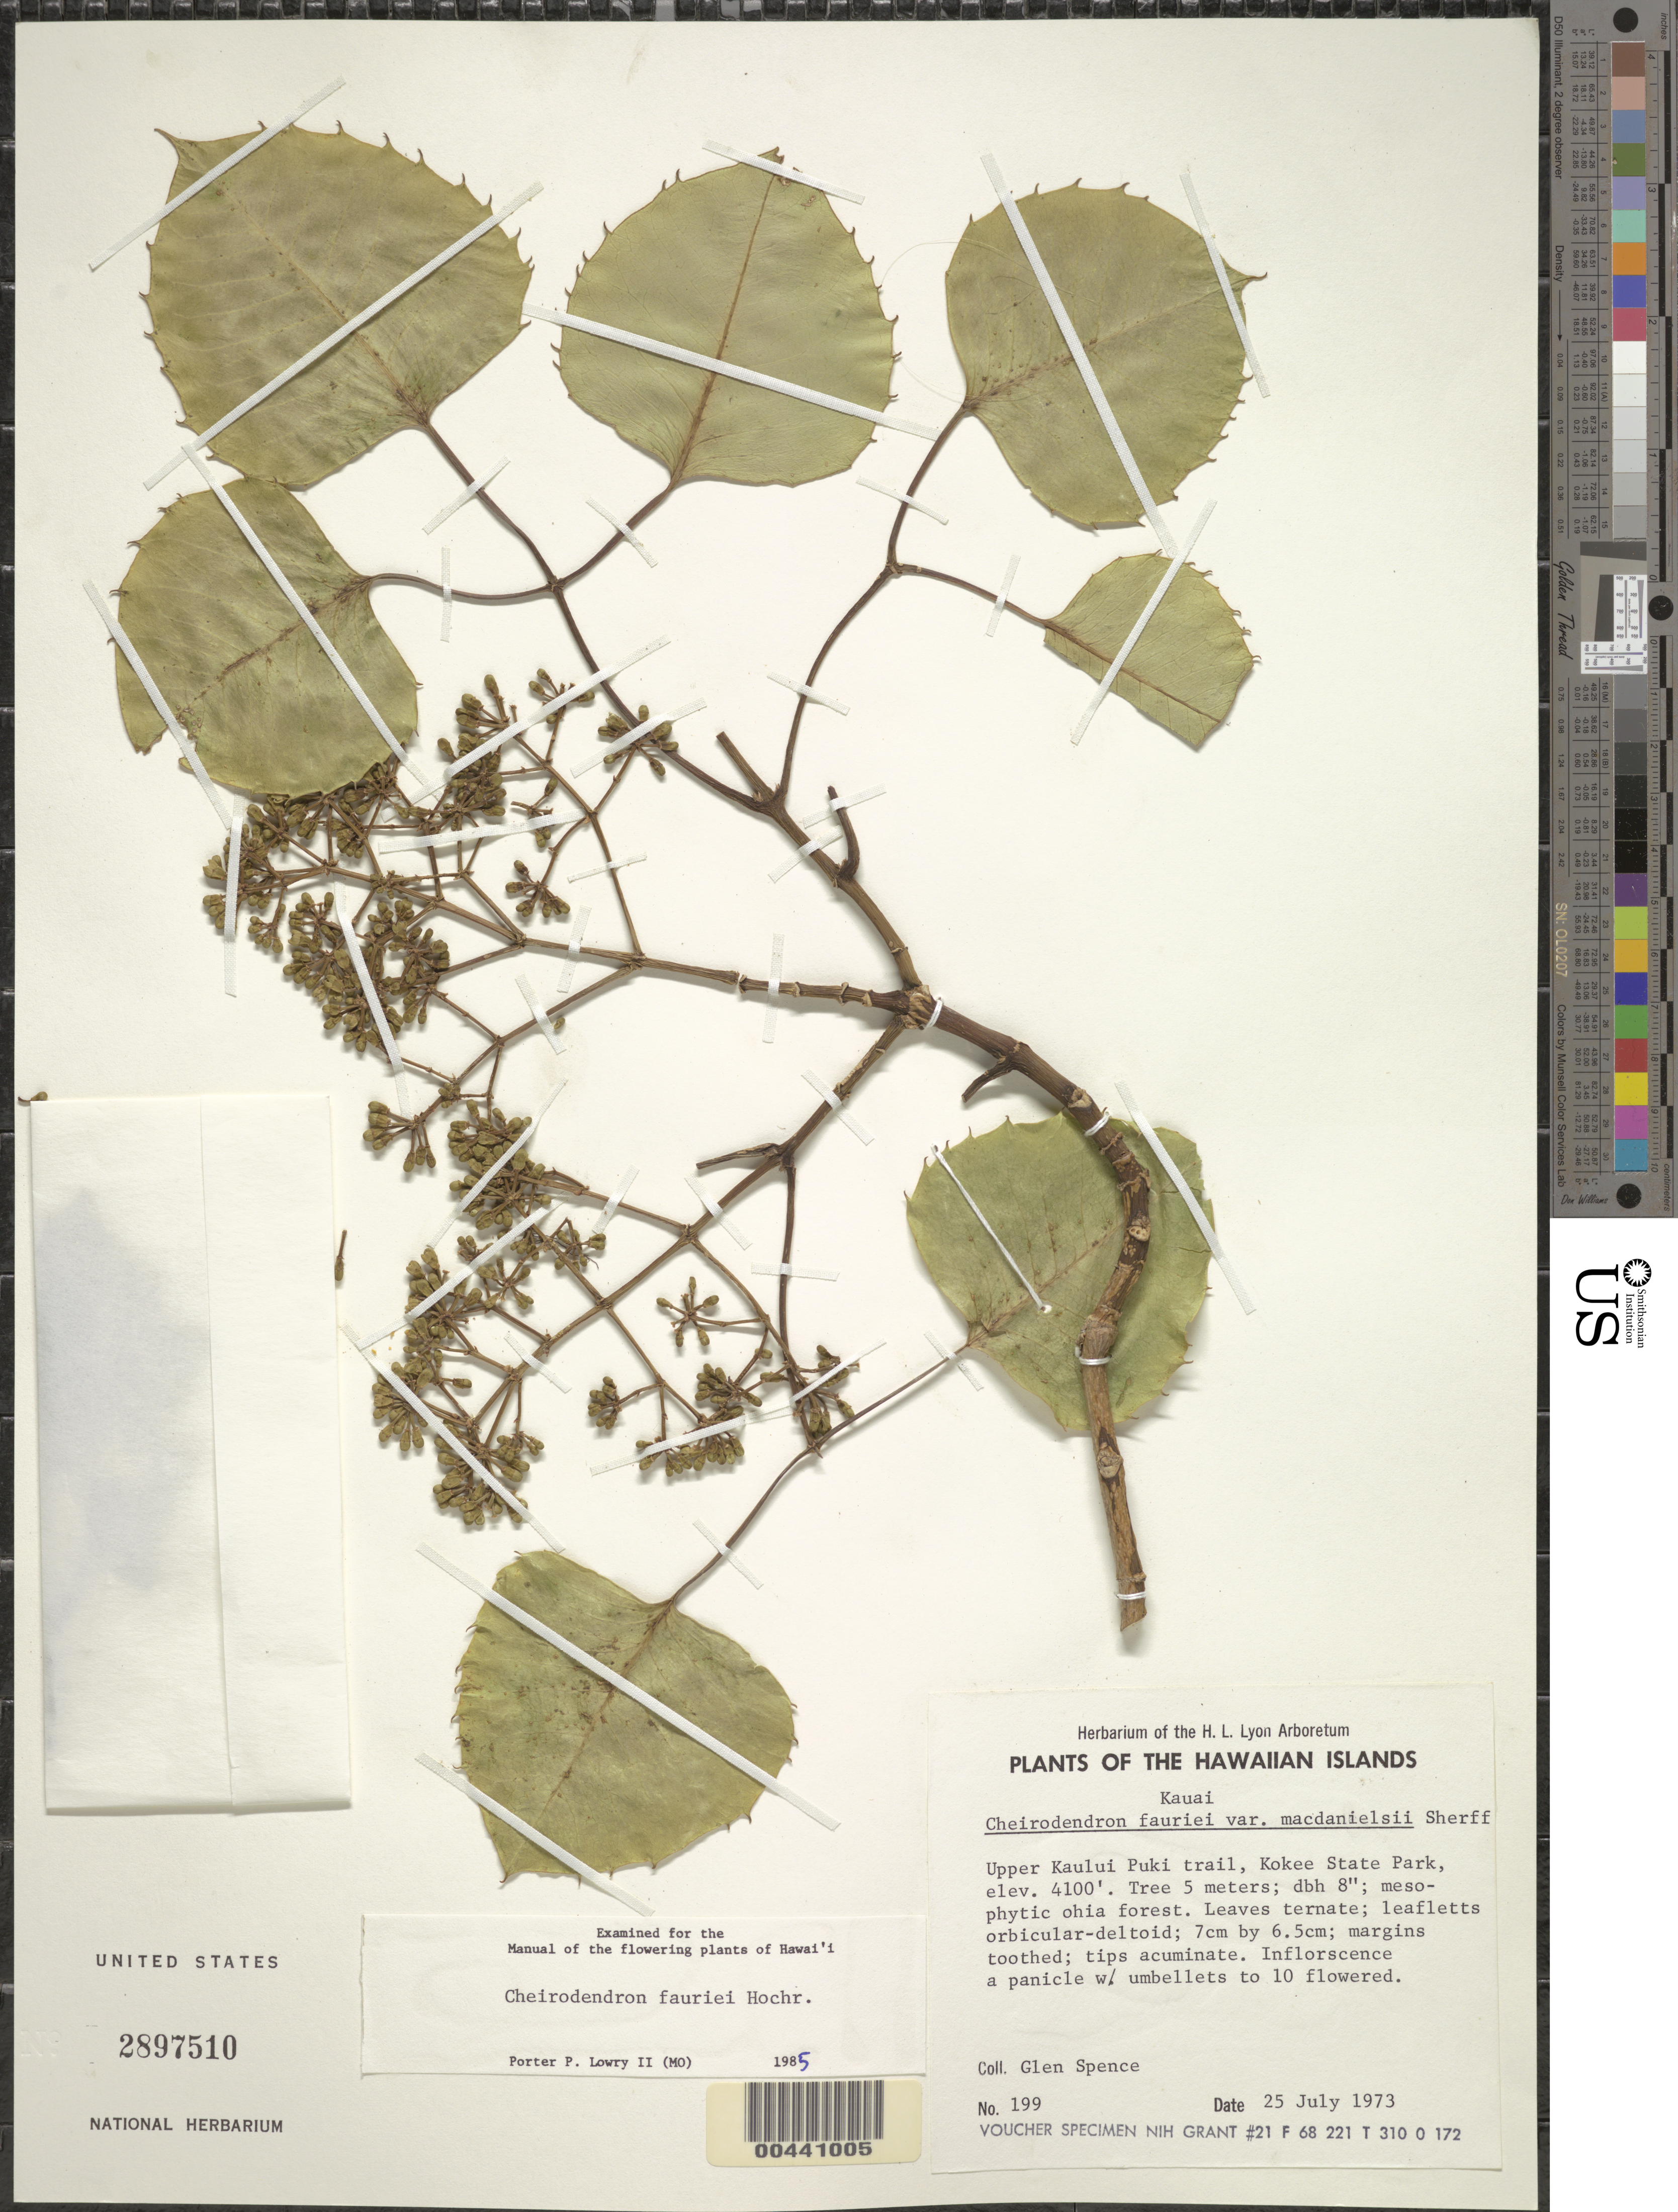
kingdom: Plantae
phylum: Tracheophyta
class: Magnoliopsida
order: Apiales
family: Araliaceae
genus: Cheirodendron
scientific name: Cheirodendron fauriei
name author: Hochr.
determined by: Lowry, P. P., (MO), Missouri Botanical Garden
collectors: G. Spence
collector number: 199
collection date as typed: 25 Jul 1973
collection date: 1973-07-25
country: United States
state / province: Hawaii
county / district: Kauai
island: Kaua'i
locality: Upper Kaului Puki Trail, Kokee State Park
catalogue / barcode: US 2897510